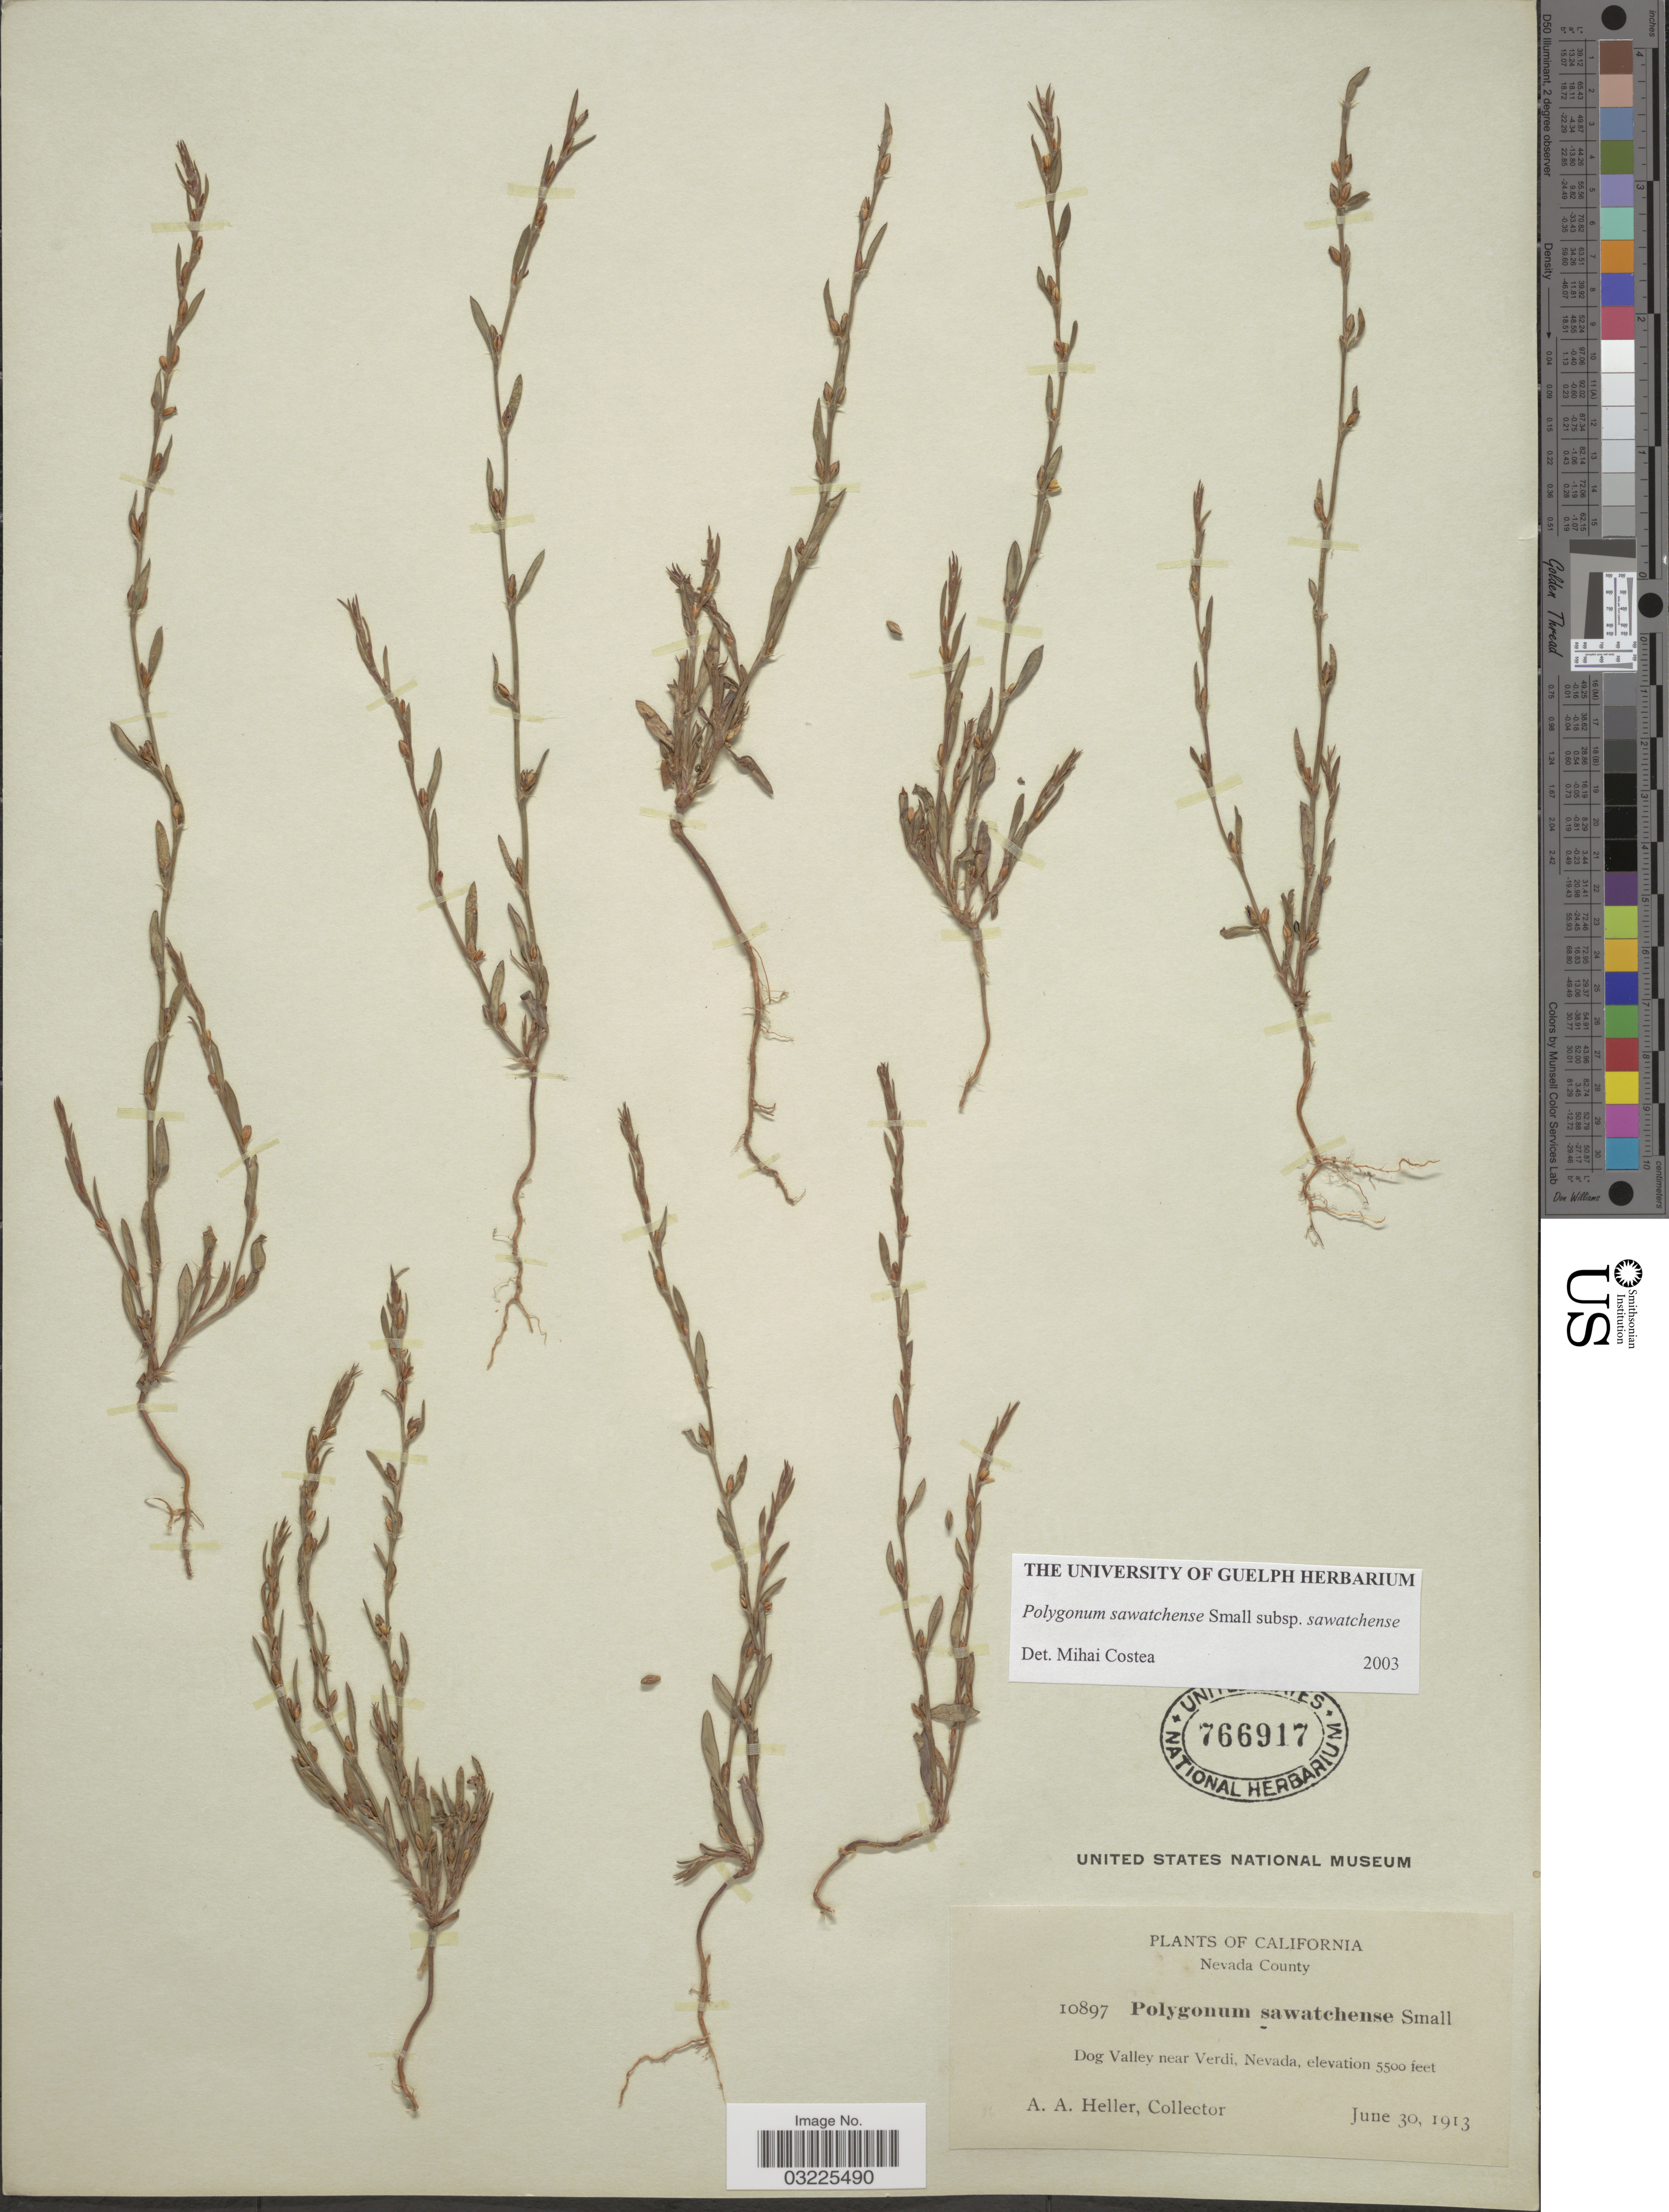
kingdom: Plantae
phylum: Tracheophyta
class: Magnoliopsida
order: Caryophyllales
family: Polygonaceae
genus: Polygonum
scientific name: Polygonum sawatchense subsp. sawatchense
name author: Small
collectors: A. A. Heller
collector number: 10897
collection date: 1913-06-30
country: United States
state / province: Nevada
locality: Dog Valley near Verdi, Nevada.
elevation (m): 1676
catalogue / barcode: US 766917